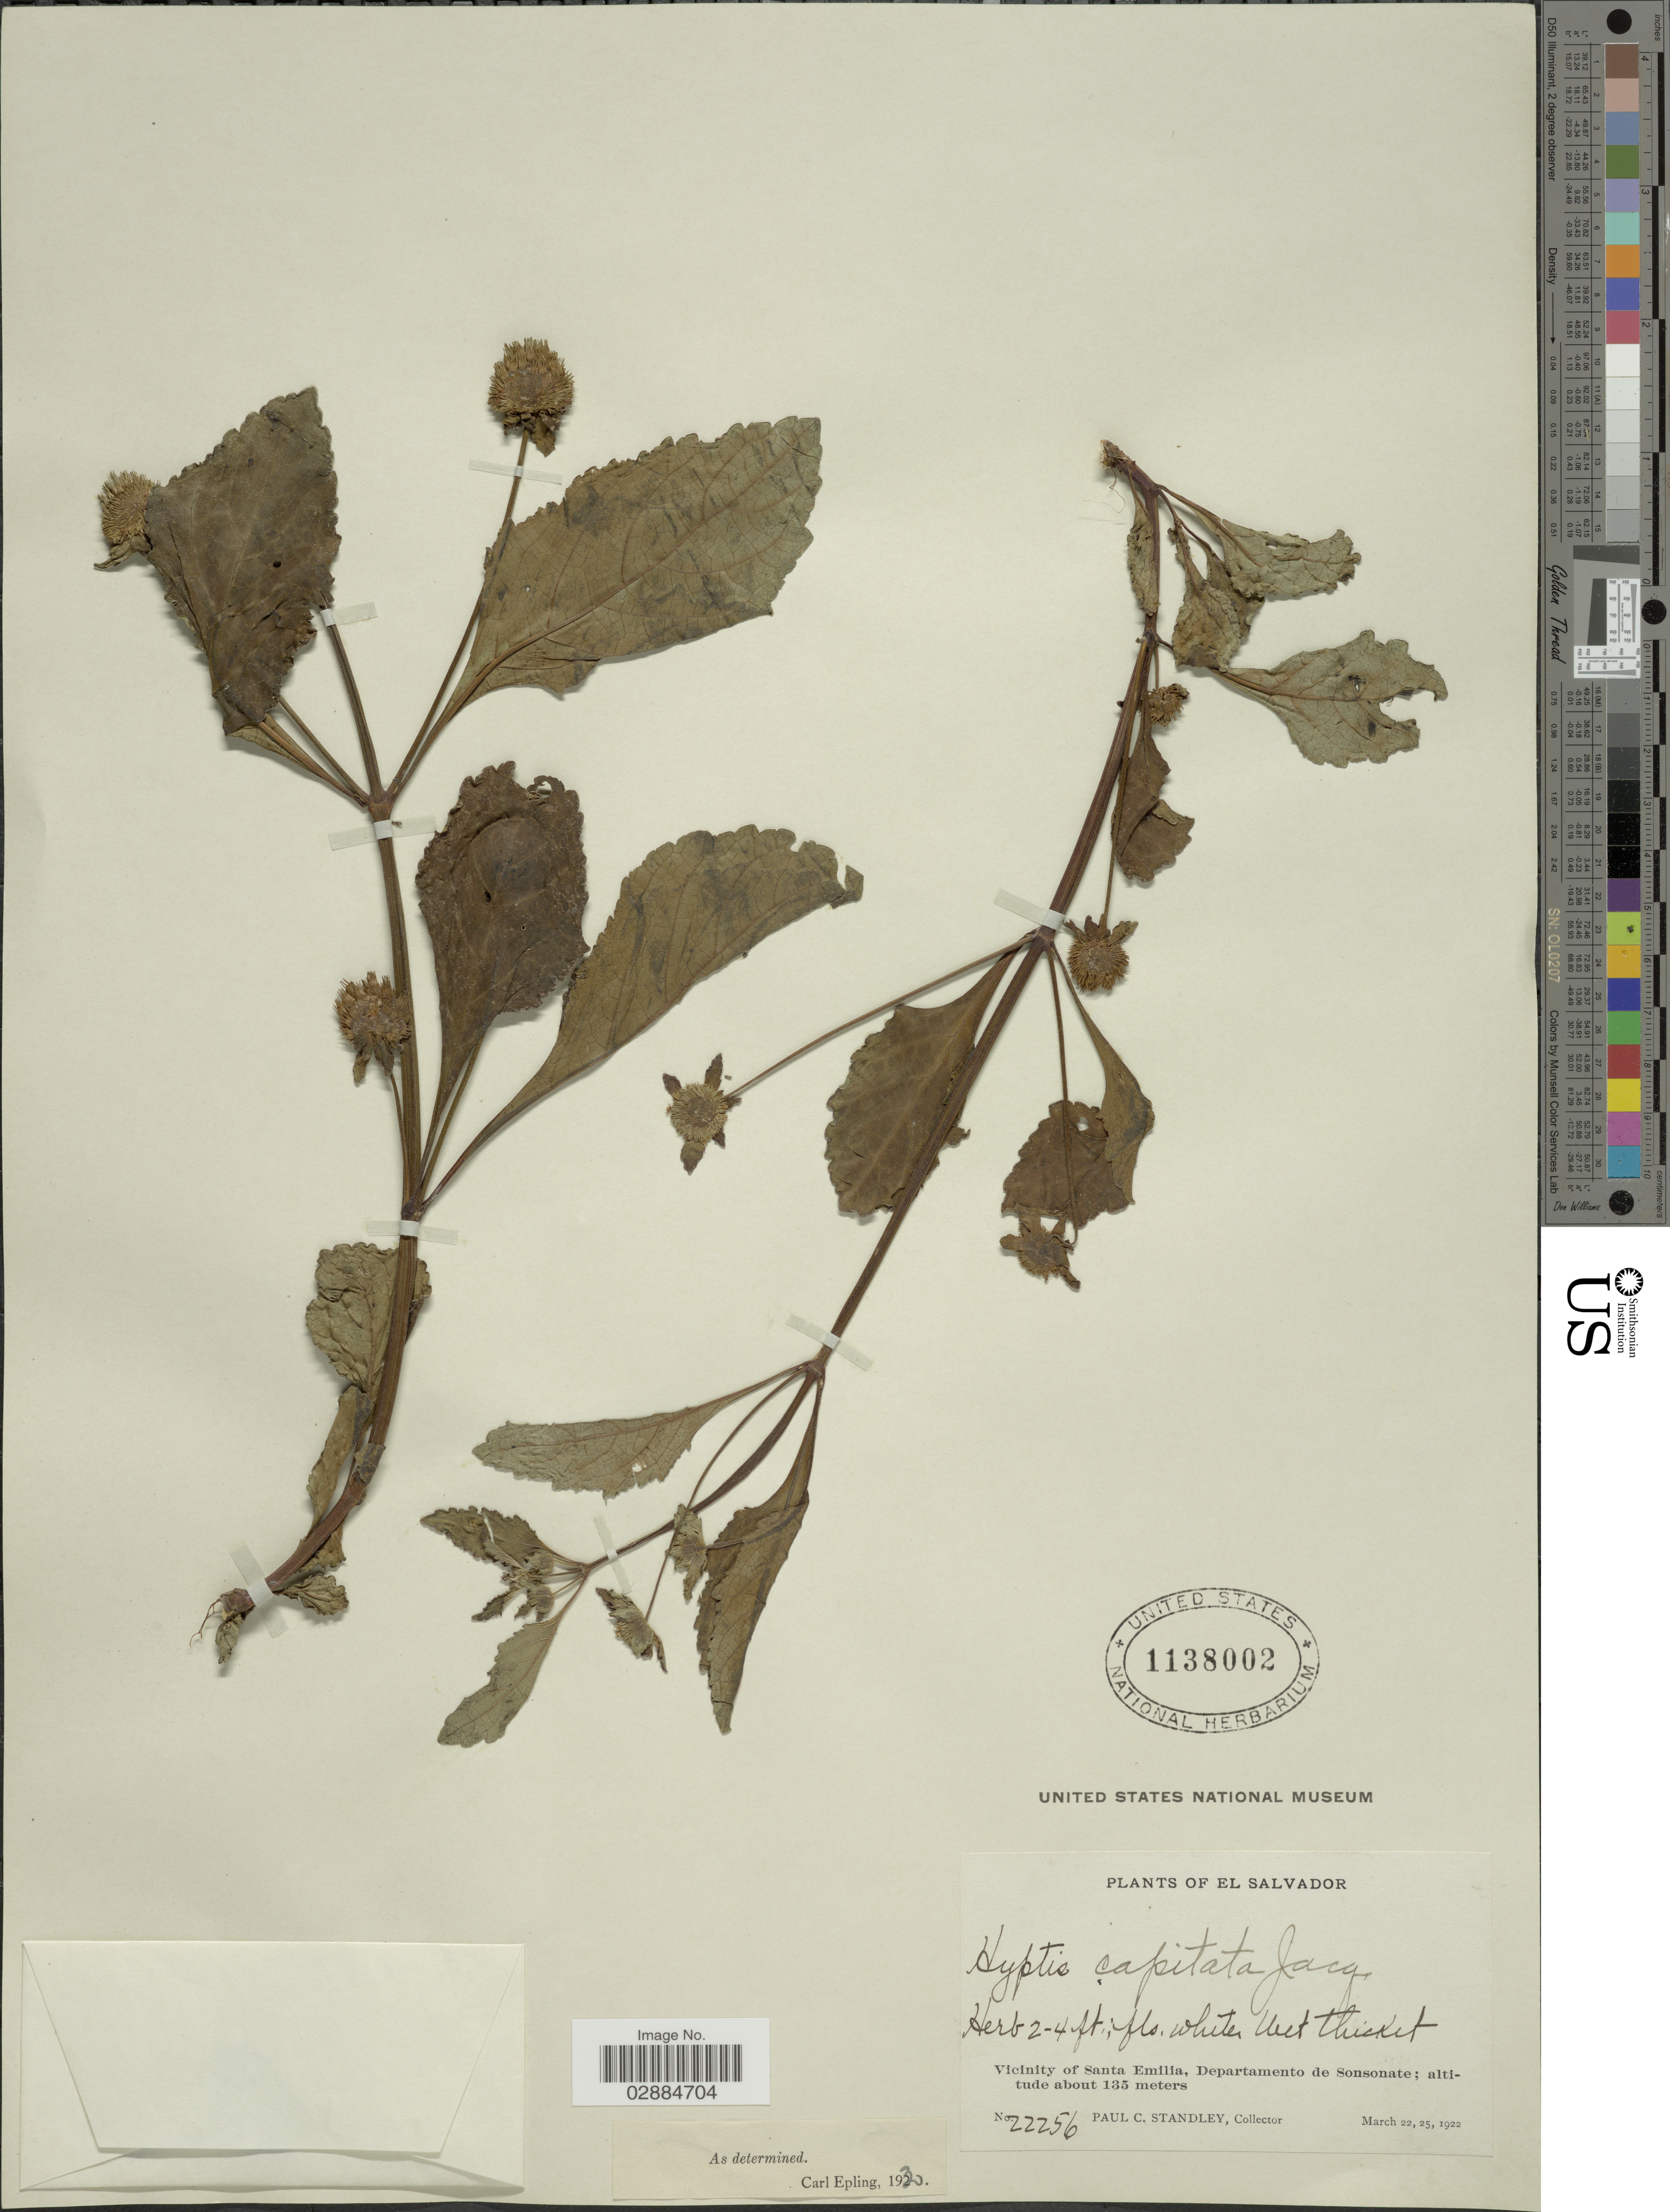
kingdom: Plantae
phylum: Tracheophyta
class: Magnoliopsida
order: Lamiales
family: Lamiaceae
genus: Hyptis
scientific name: Hyptis capitata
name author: Jacq.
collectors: P. C. Standley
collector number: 22256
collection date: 1922-03-22/1922-03-25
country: El Salvador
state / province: Sonsonate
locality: Vicinity of Santa Emilia, Departamento de Sonsonate.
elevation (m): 135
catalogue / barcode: US 1138002